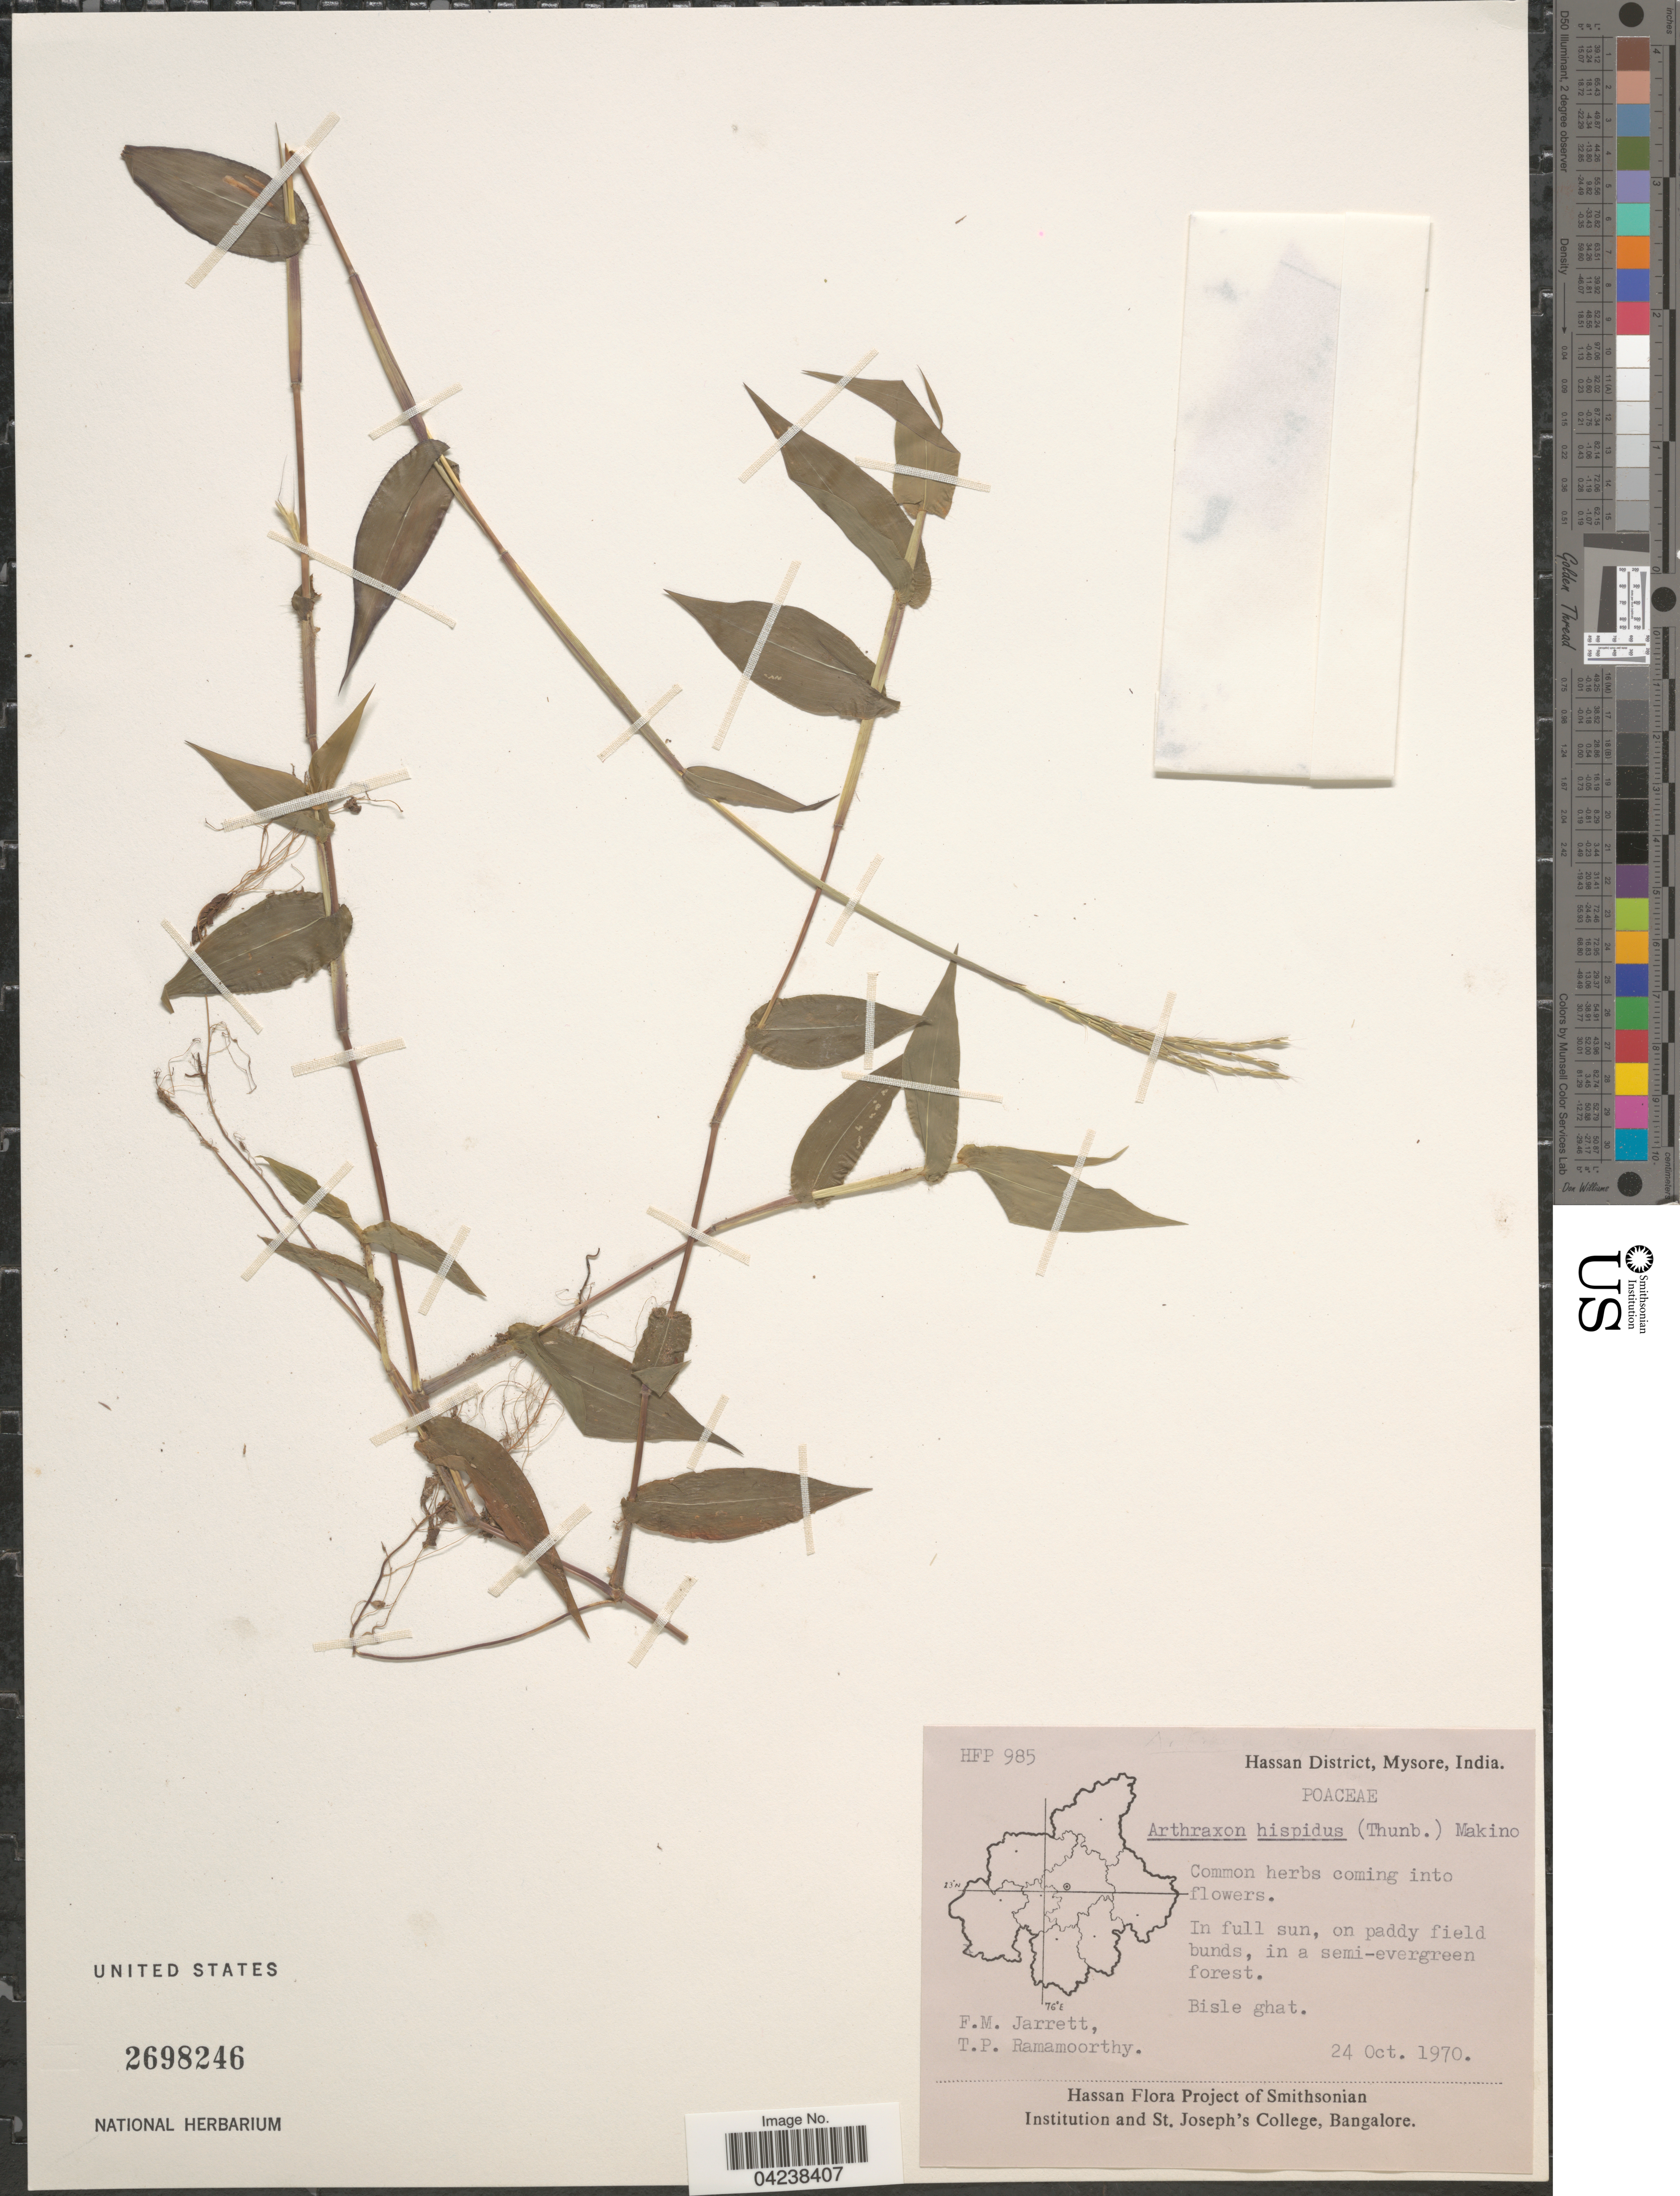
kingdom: Plantae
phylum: Tracheophyta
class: Liliopsida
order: Poales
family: Poaceae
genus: Arthraxon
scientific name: Arthraxon hispidus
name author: (Thunb.) Makino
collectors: F. M. Jarrett & T. P. Ramamoorthy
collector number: HFP 985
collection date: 1970-10-24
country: India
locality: Hassan District, Mysore. Bisle ghat.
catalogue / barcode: US 2698246